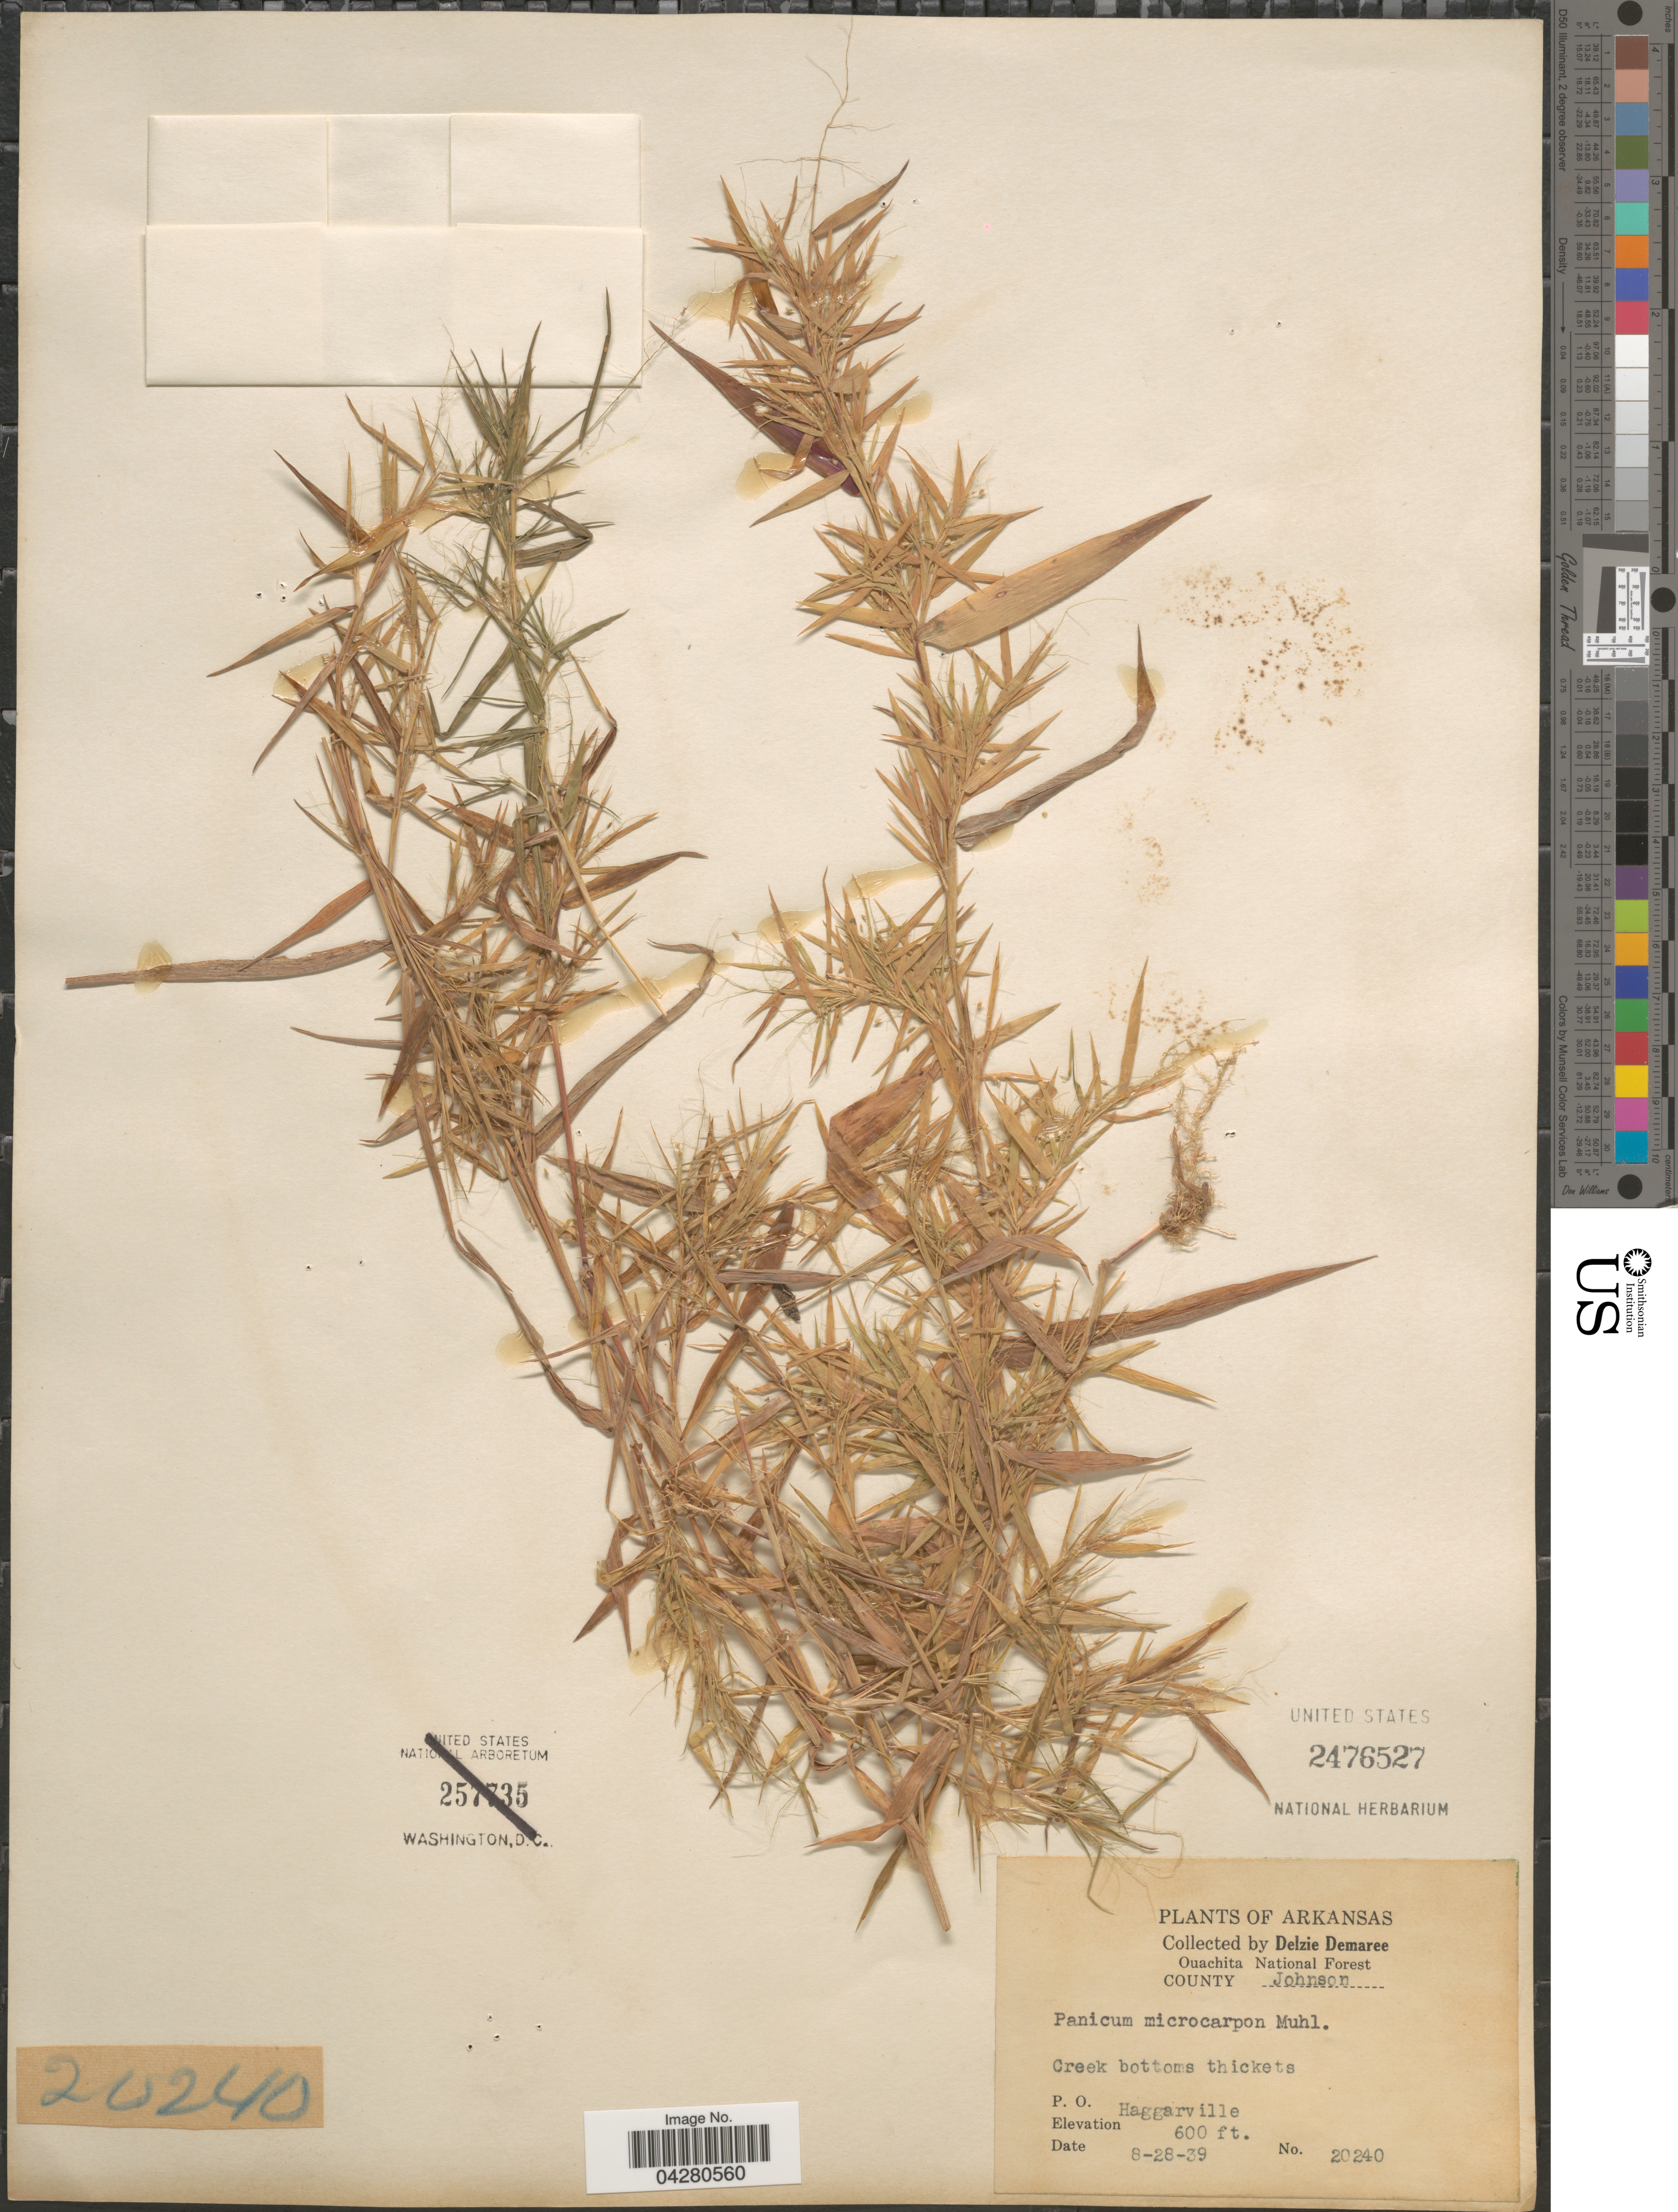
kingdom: Plantae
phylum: Tracheophyta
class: Liliopsida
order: Poales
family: Poaceae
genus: Dichanthelium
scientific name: Dichanthelium dichotomum var. dichotomum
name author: (L.) Gould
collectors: D. Demaree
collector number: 20240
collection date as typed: Transcribed d/m/y: 28/8/39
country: United States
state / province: Arkansas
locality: Ouachita National Forest. County Johnson. Creek bottoms thickets. P.O. Haggarville.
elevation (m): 183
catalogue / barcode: US 2476527